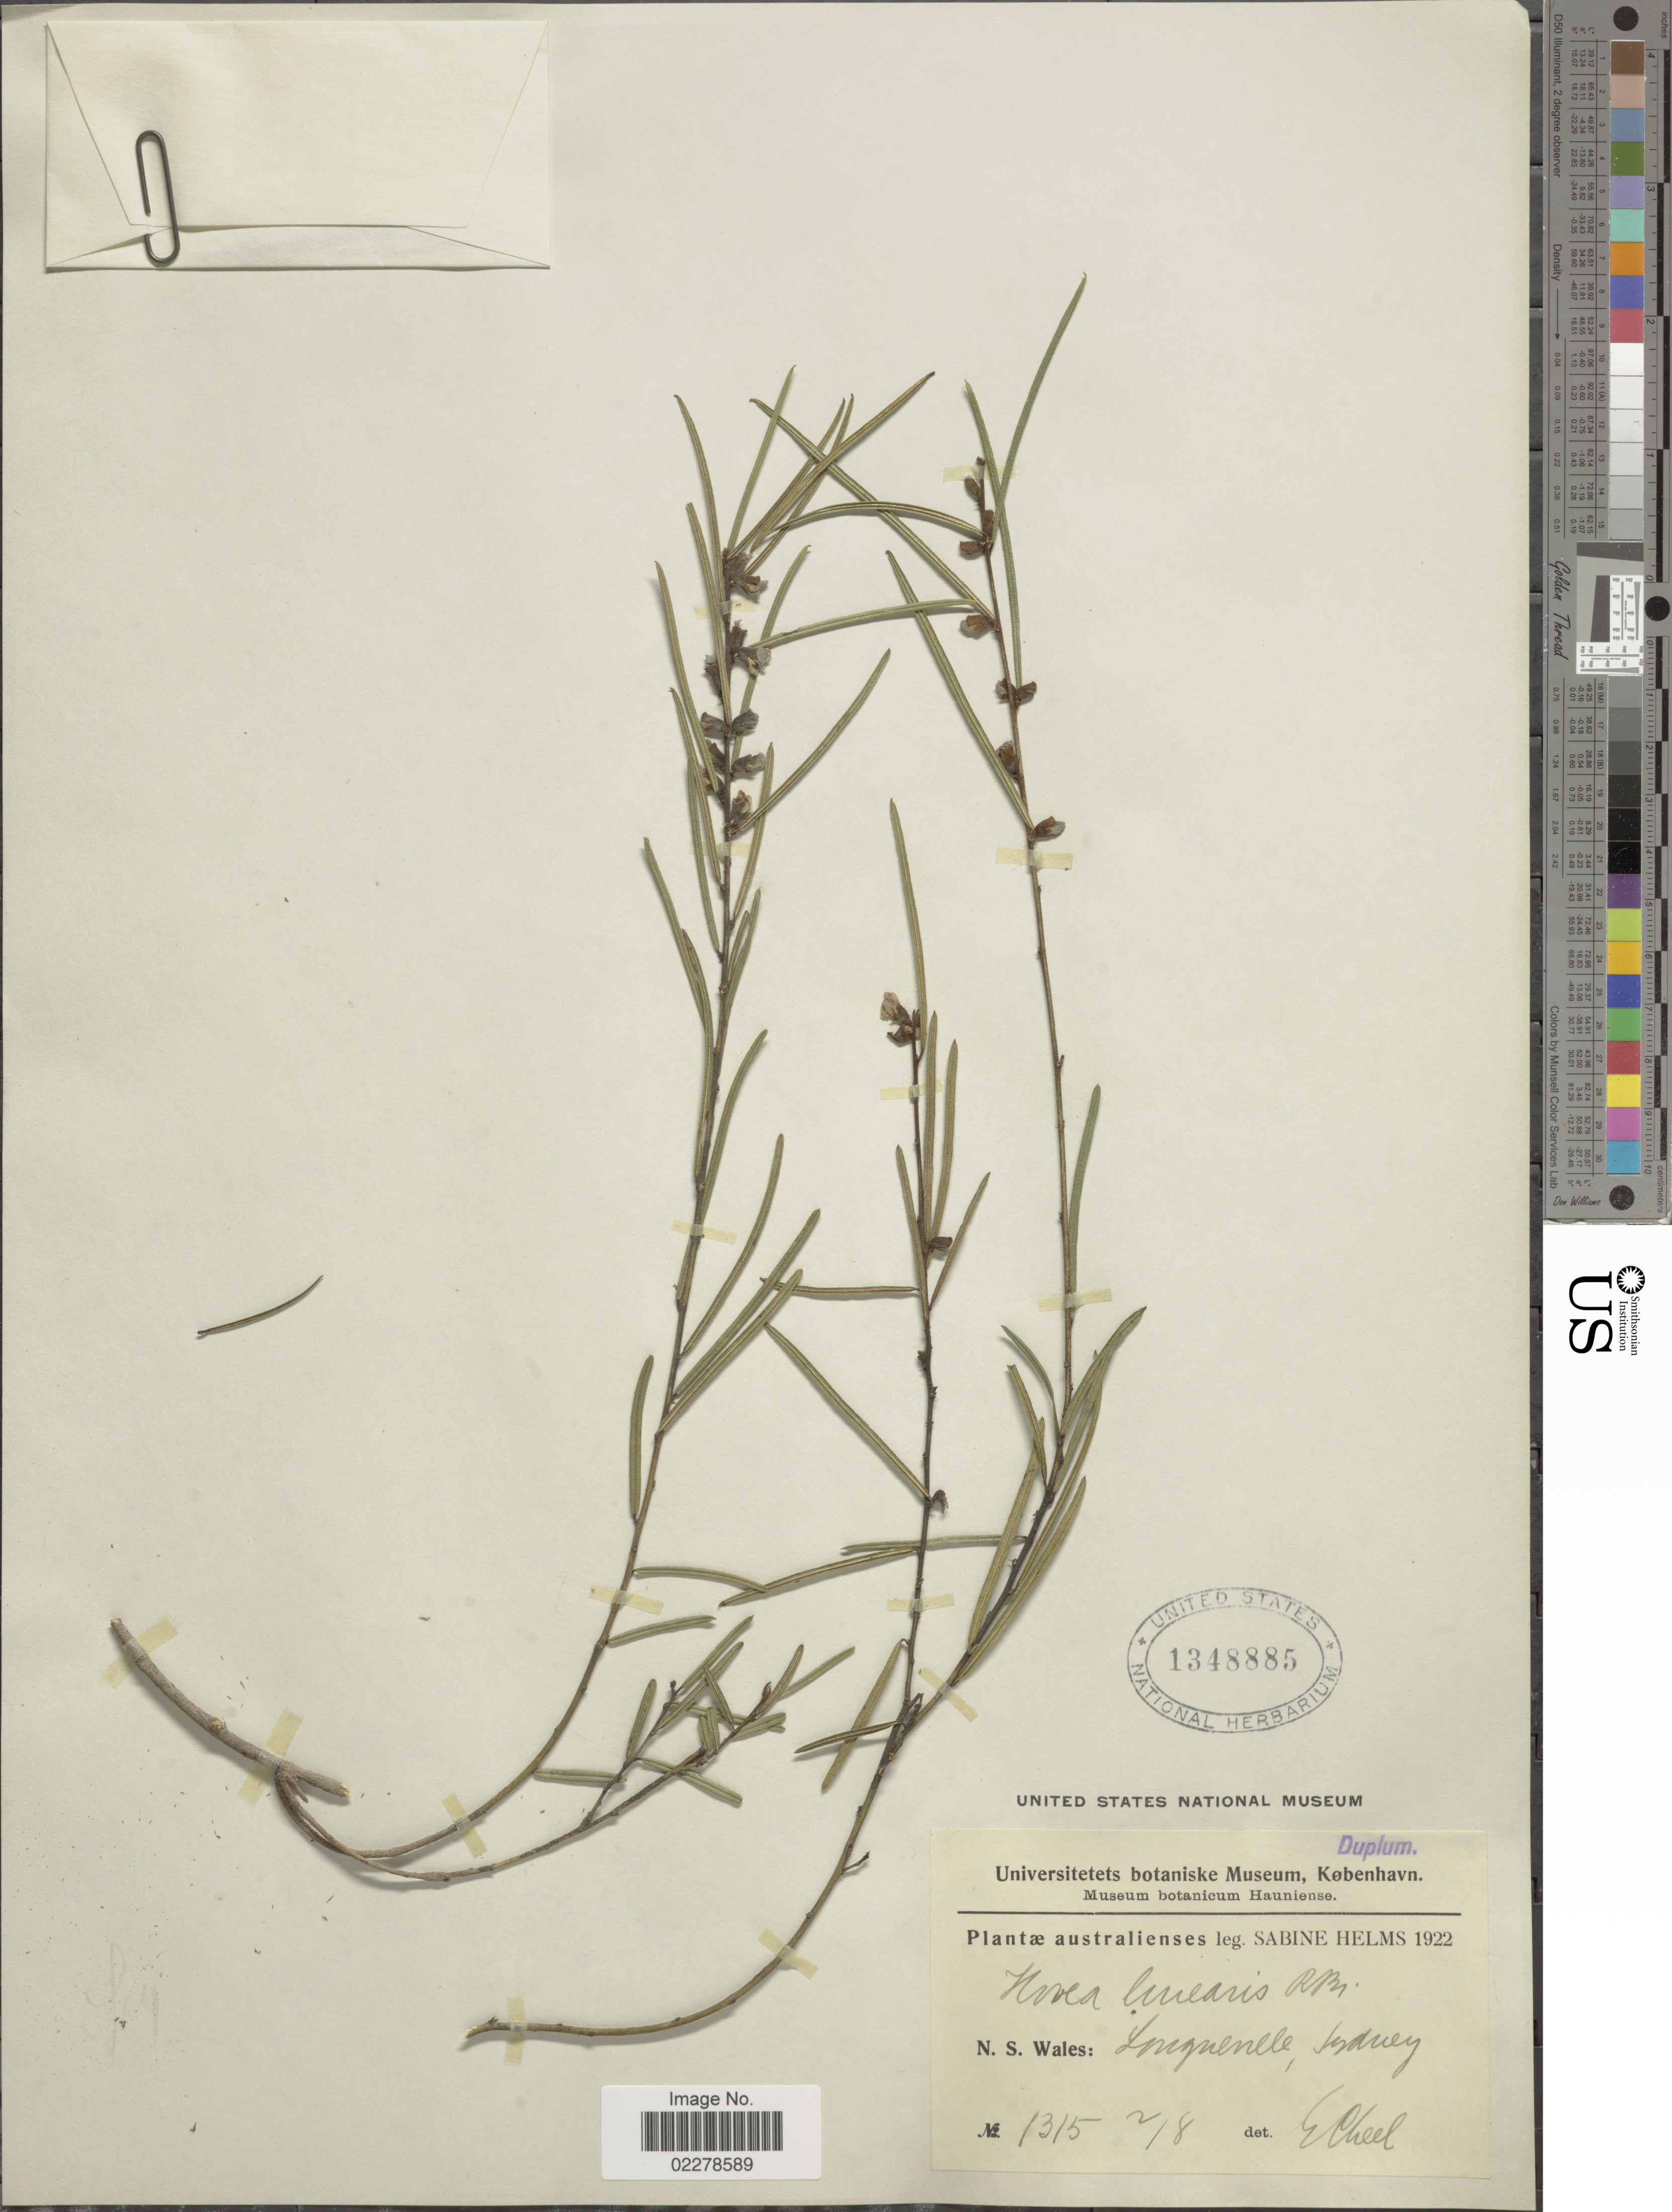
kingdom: Plantae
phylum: Tracheophyta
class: Magnoliopsida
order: Fabales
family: Fabaceae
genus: Hovea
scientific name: Hovea linearis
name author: R. Br.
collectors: S. Helms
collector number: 1315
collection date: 1922-08-02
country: Australia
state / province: New South Wales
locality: Australienses. N.S. Wales: longueville, Sydney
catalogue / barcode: US 1348885